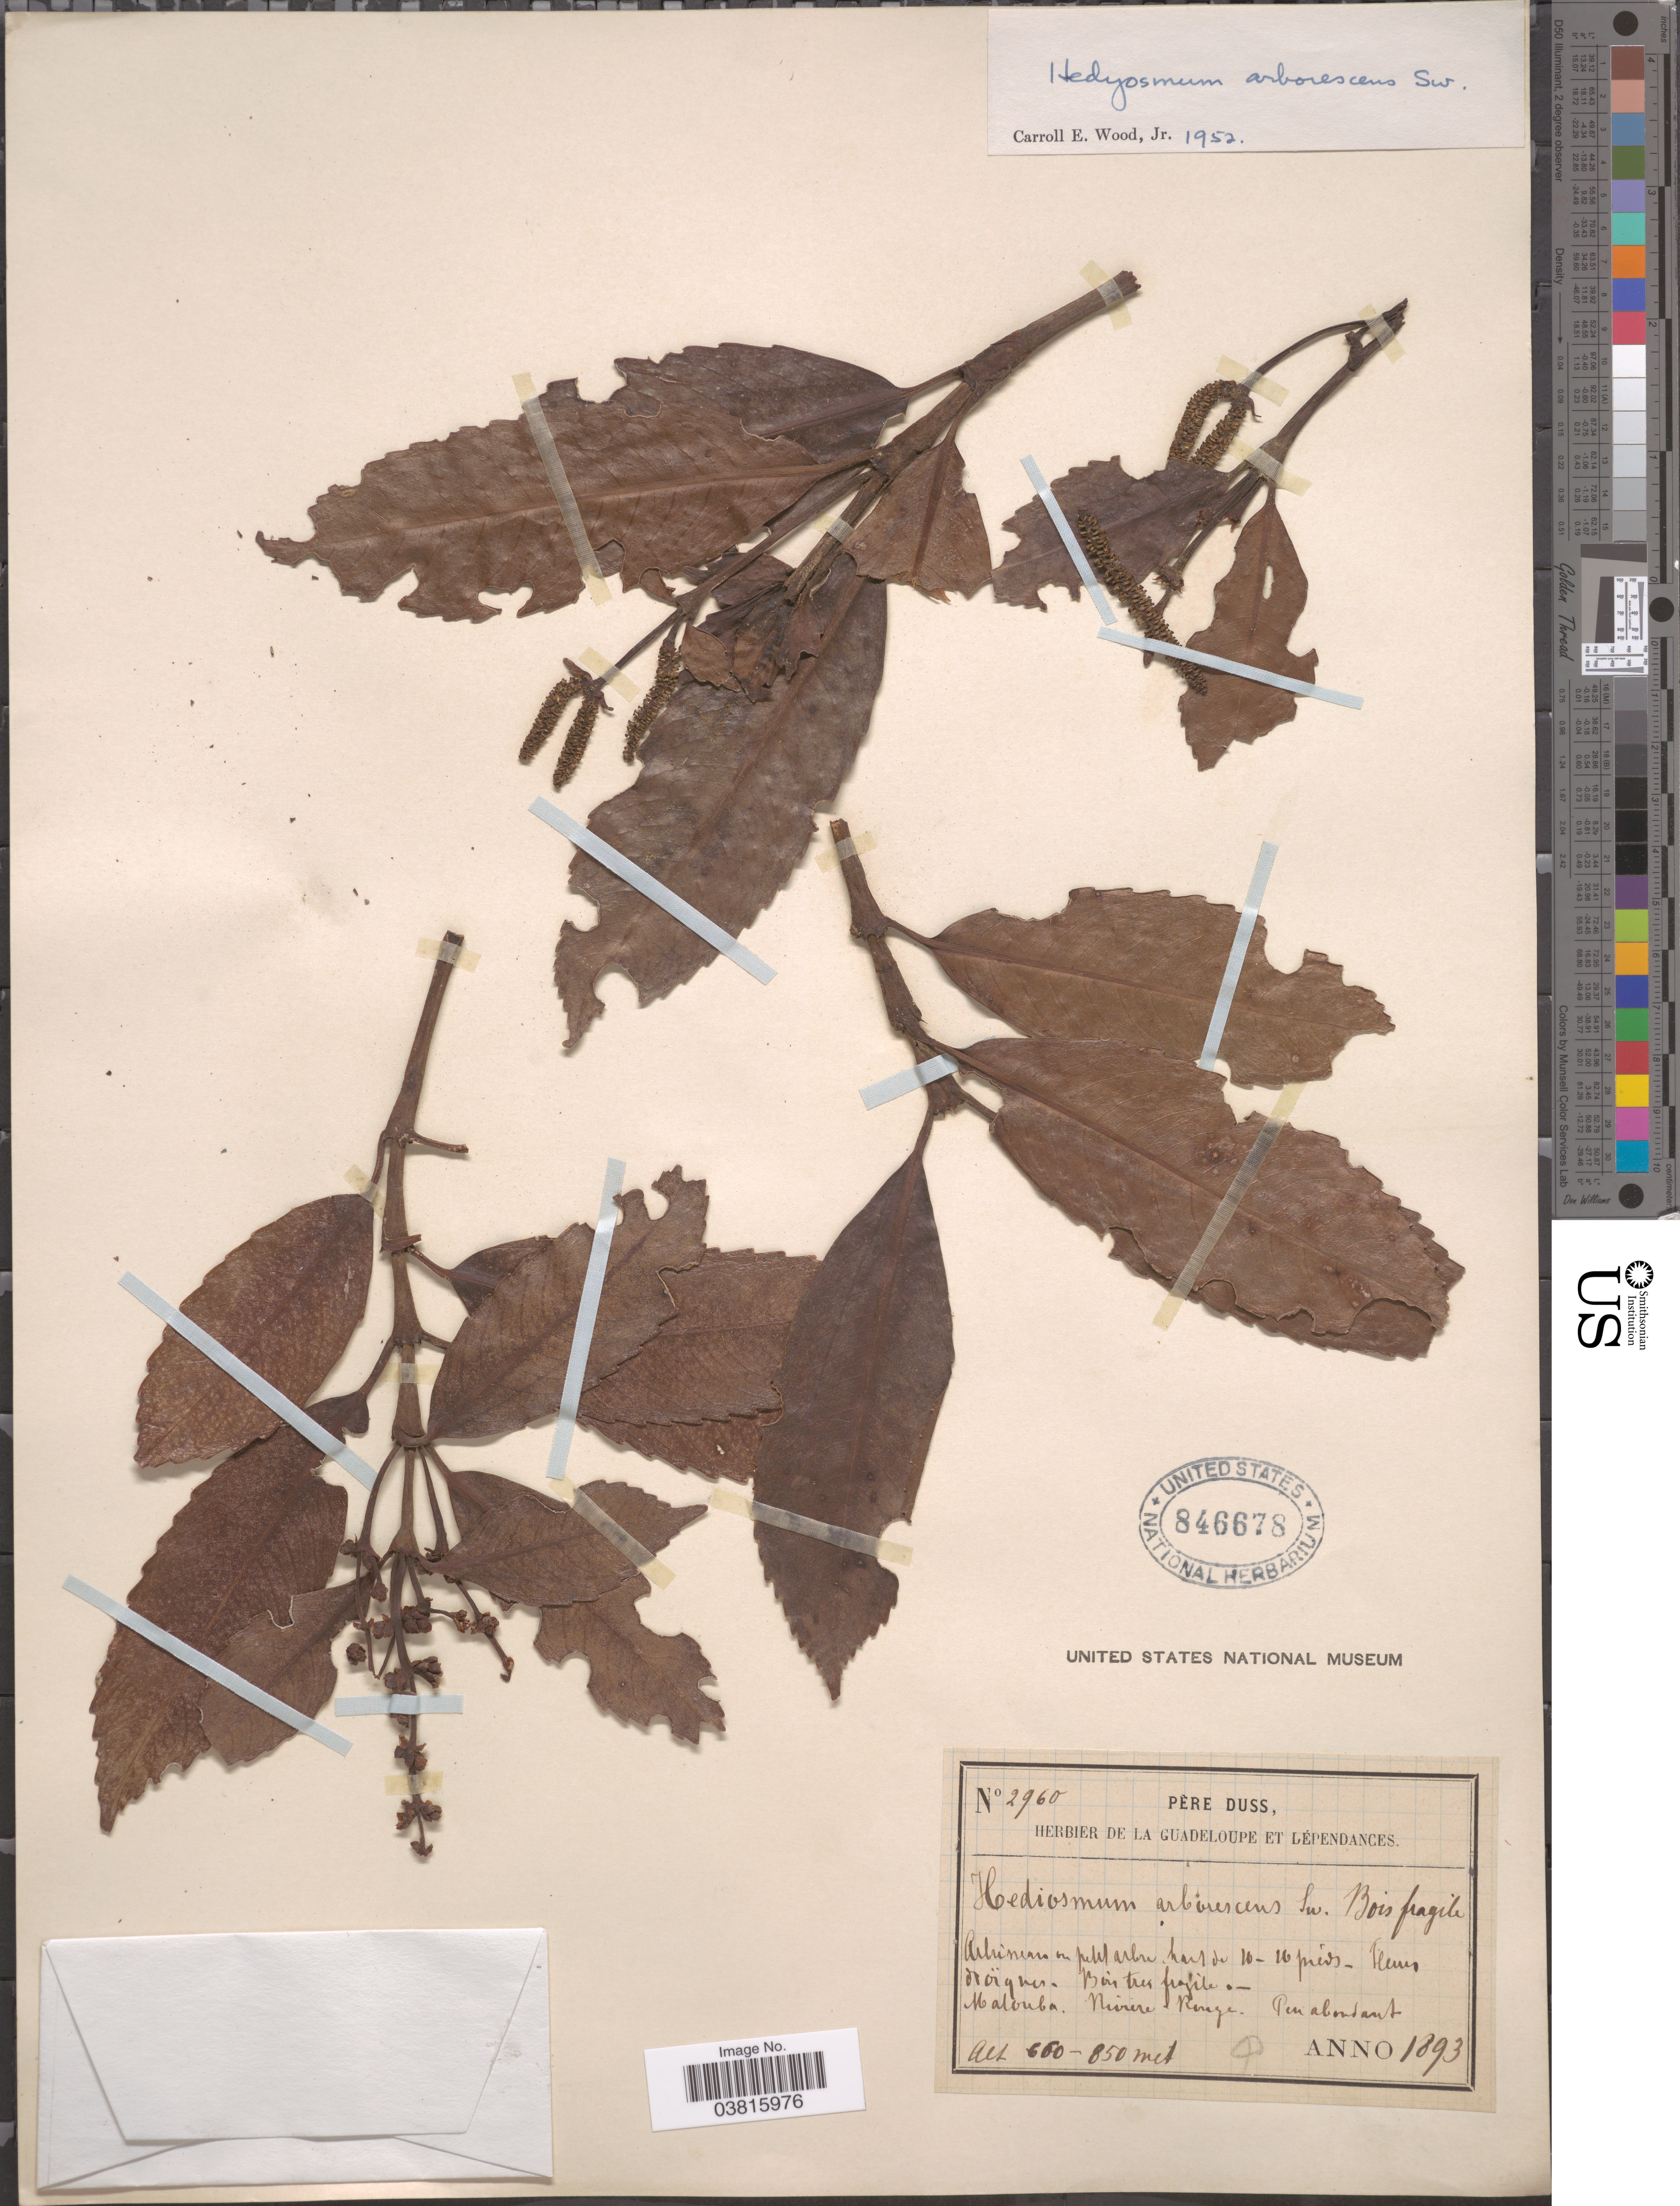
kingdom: Plantae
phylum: Tracheophyta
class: Magnoliopsida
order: Chloranthales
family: Chloranthaceae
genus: Hedyosmum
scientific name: Hedyosmum arborescens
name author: Sw.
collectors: Père Duss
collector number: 2960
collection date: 1893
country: Guadeloupe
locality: Malouba. Niviere Rorage. [interpreted]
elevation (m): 660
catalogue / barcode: US 846678